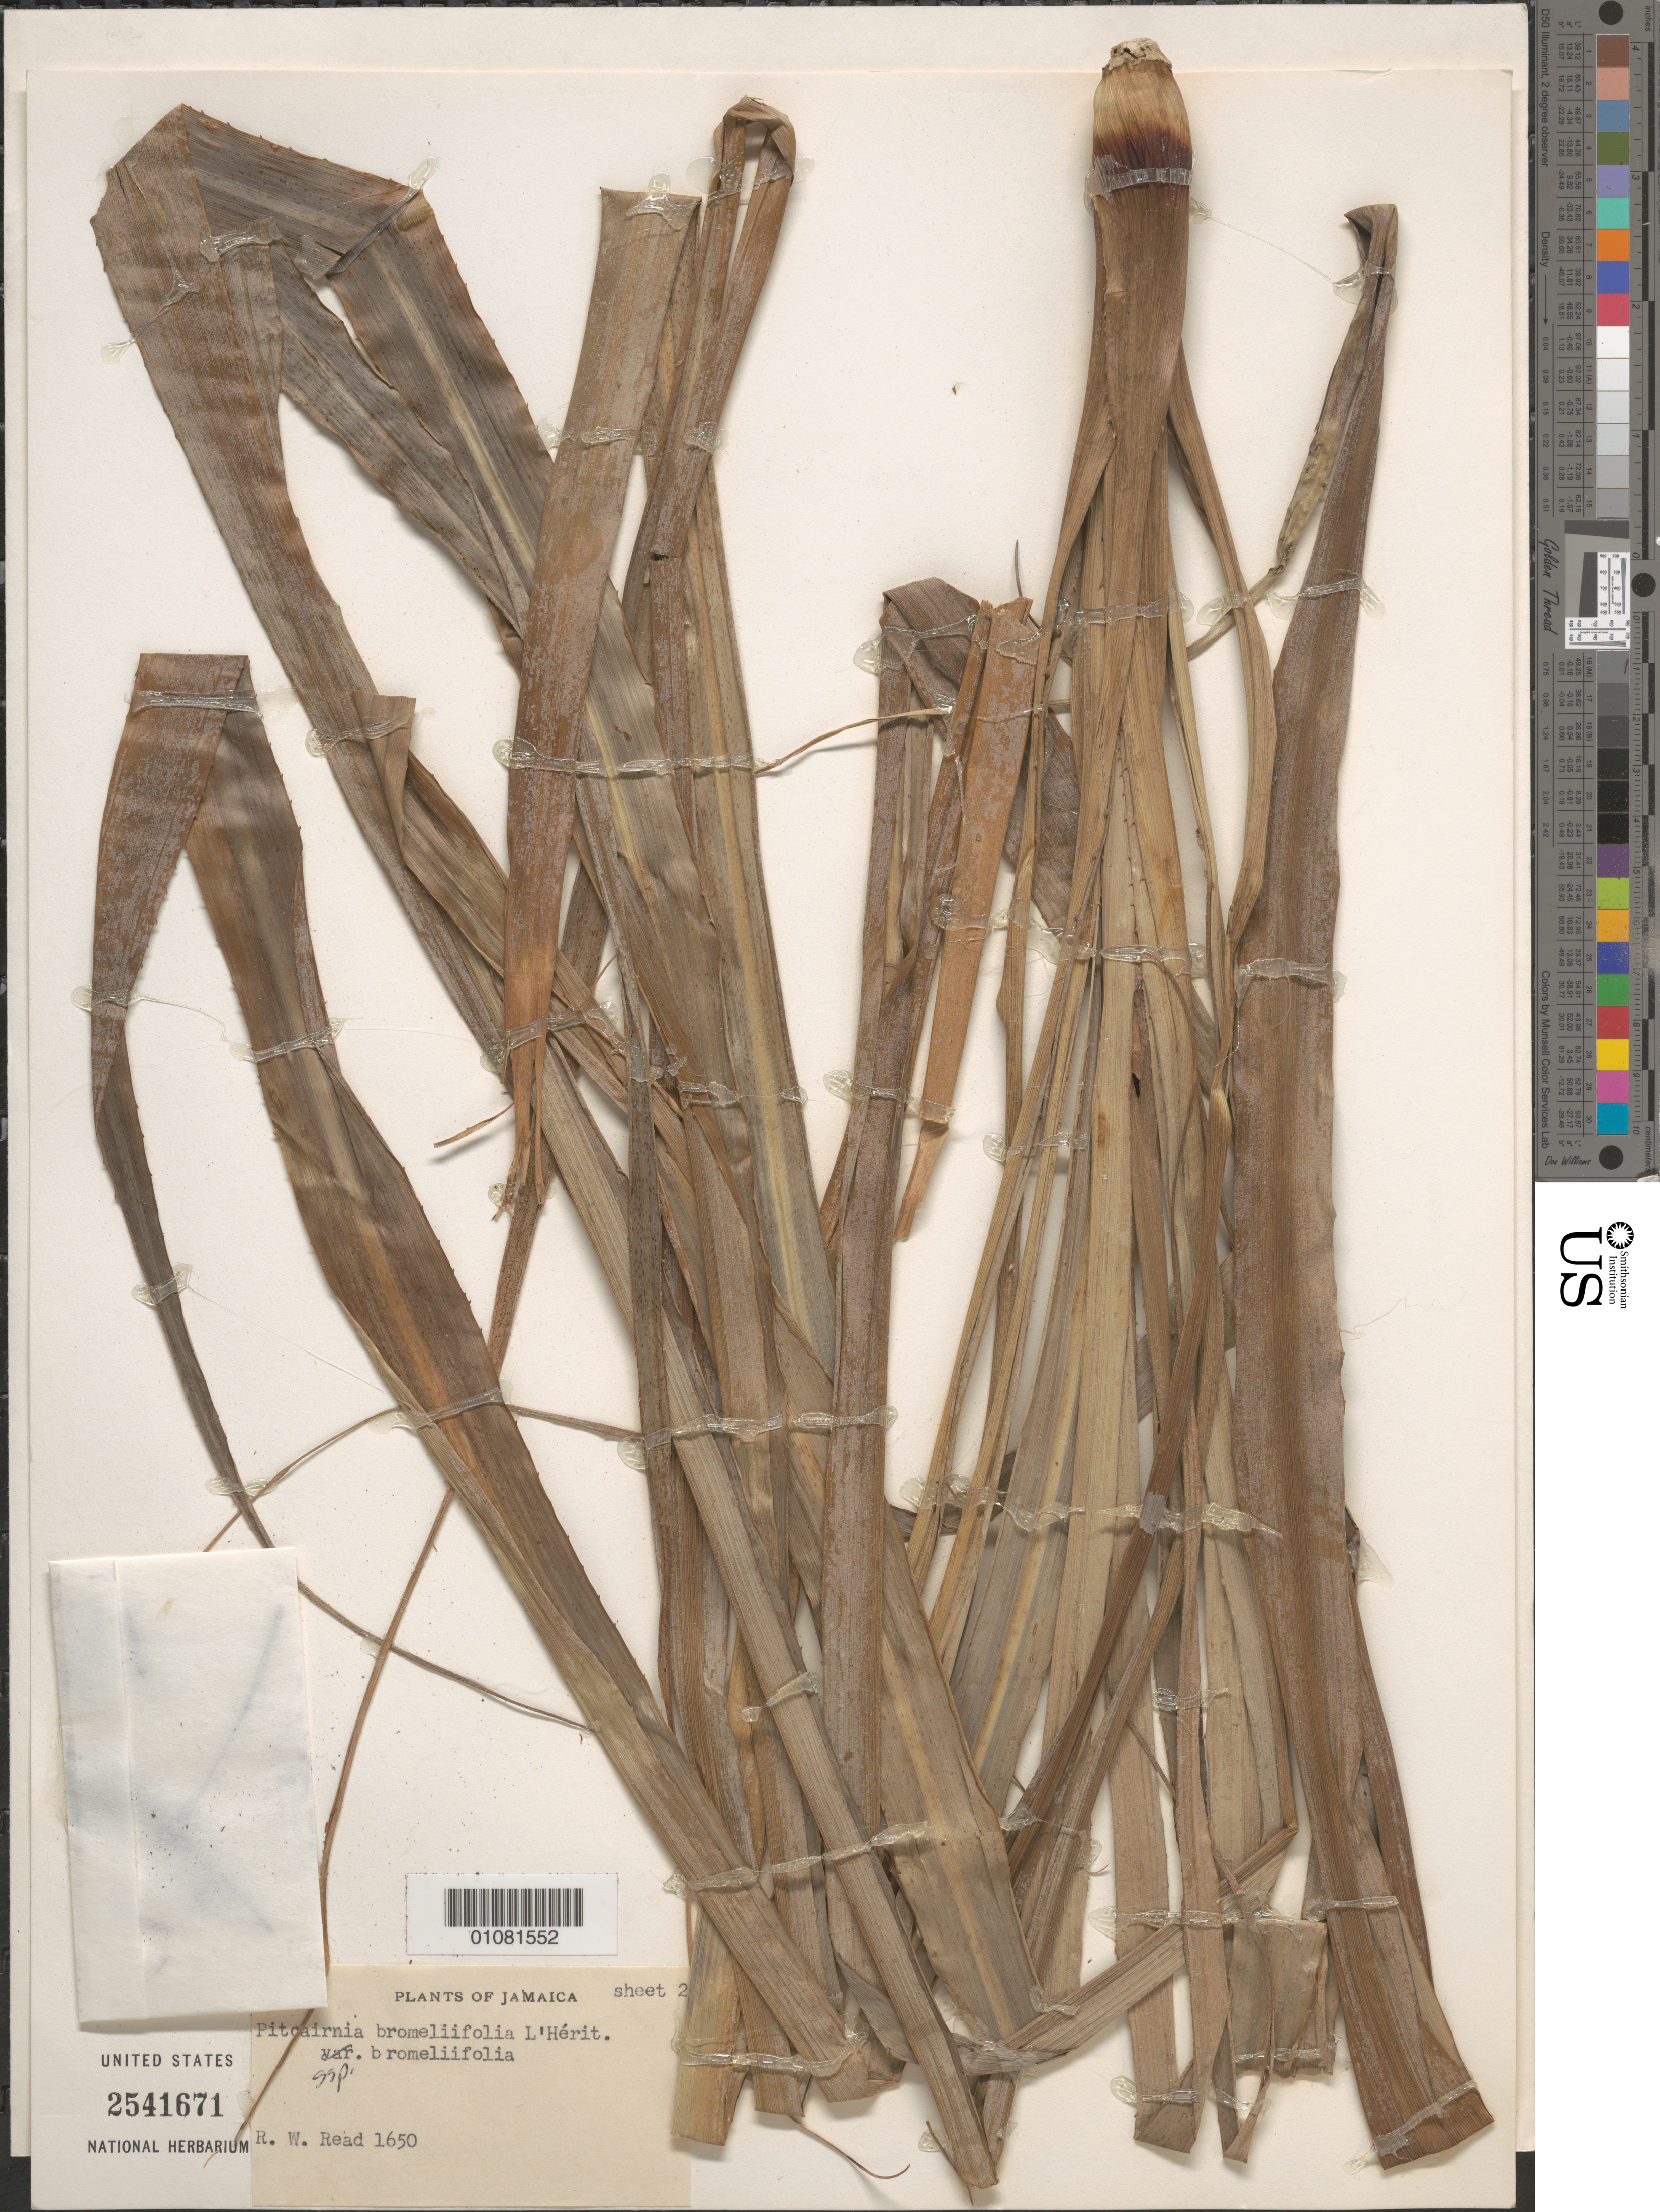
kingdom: Plantae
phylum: Tracheophyta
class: Liliopsida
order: Poales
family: Bromeliaceae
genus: Pitcairnia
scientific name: Pitcairnia bromeliifolia var. bromeliifolia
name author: L'Hér.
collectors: R. W. Read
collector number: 1650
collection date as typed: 30 Apr 1966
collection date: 1966-04-30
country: Jamaica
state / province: Saint Ann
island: Jamaica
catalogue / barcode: US 2541671